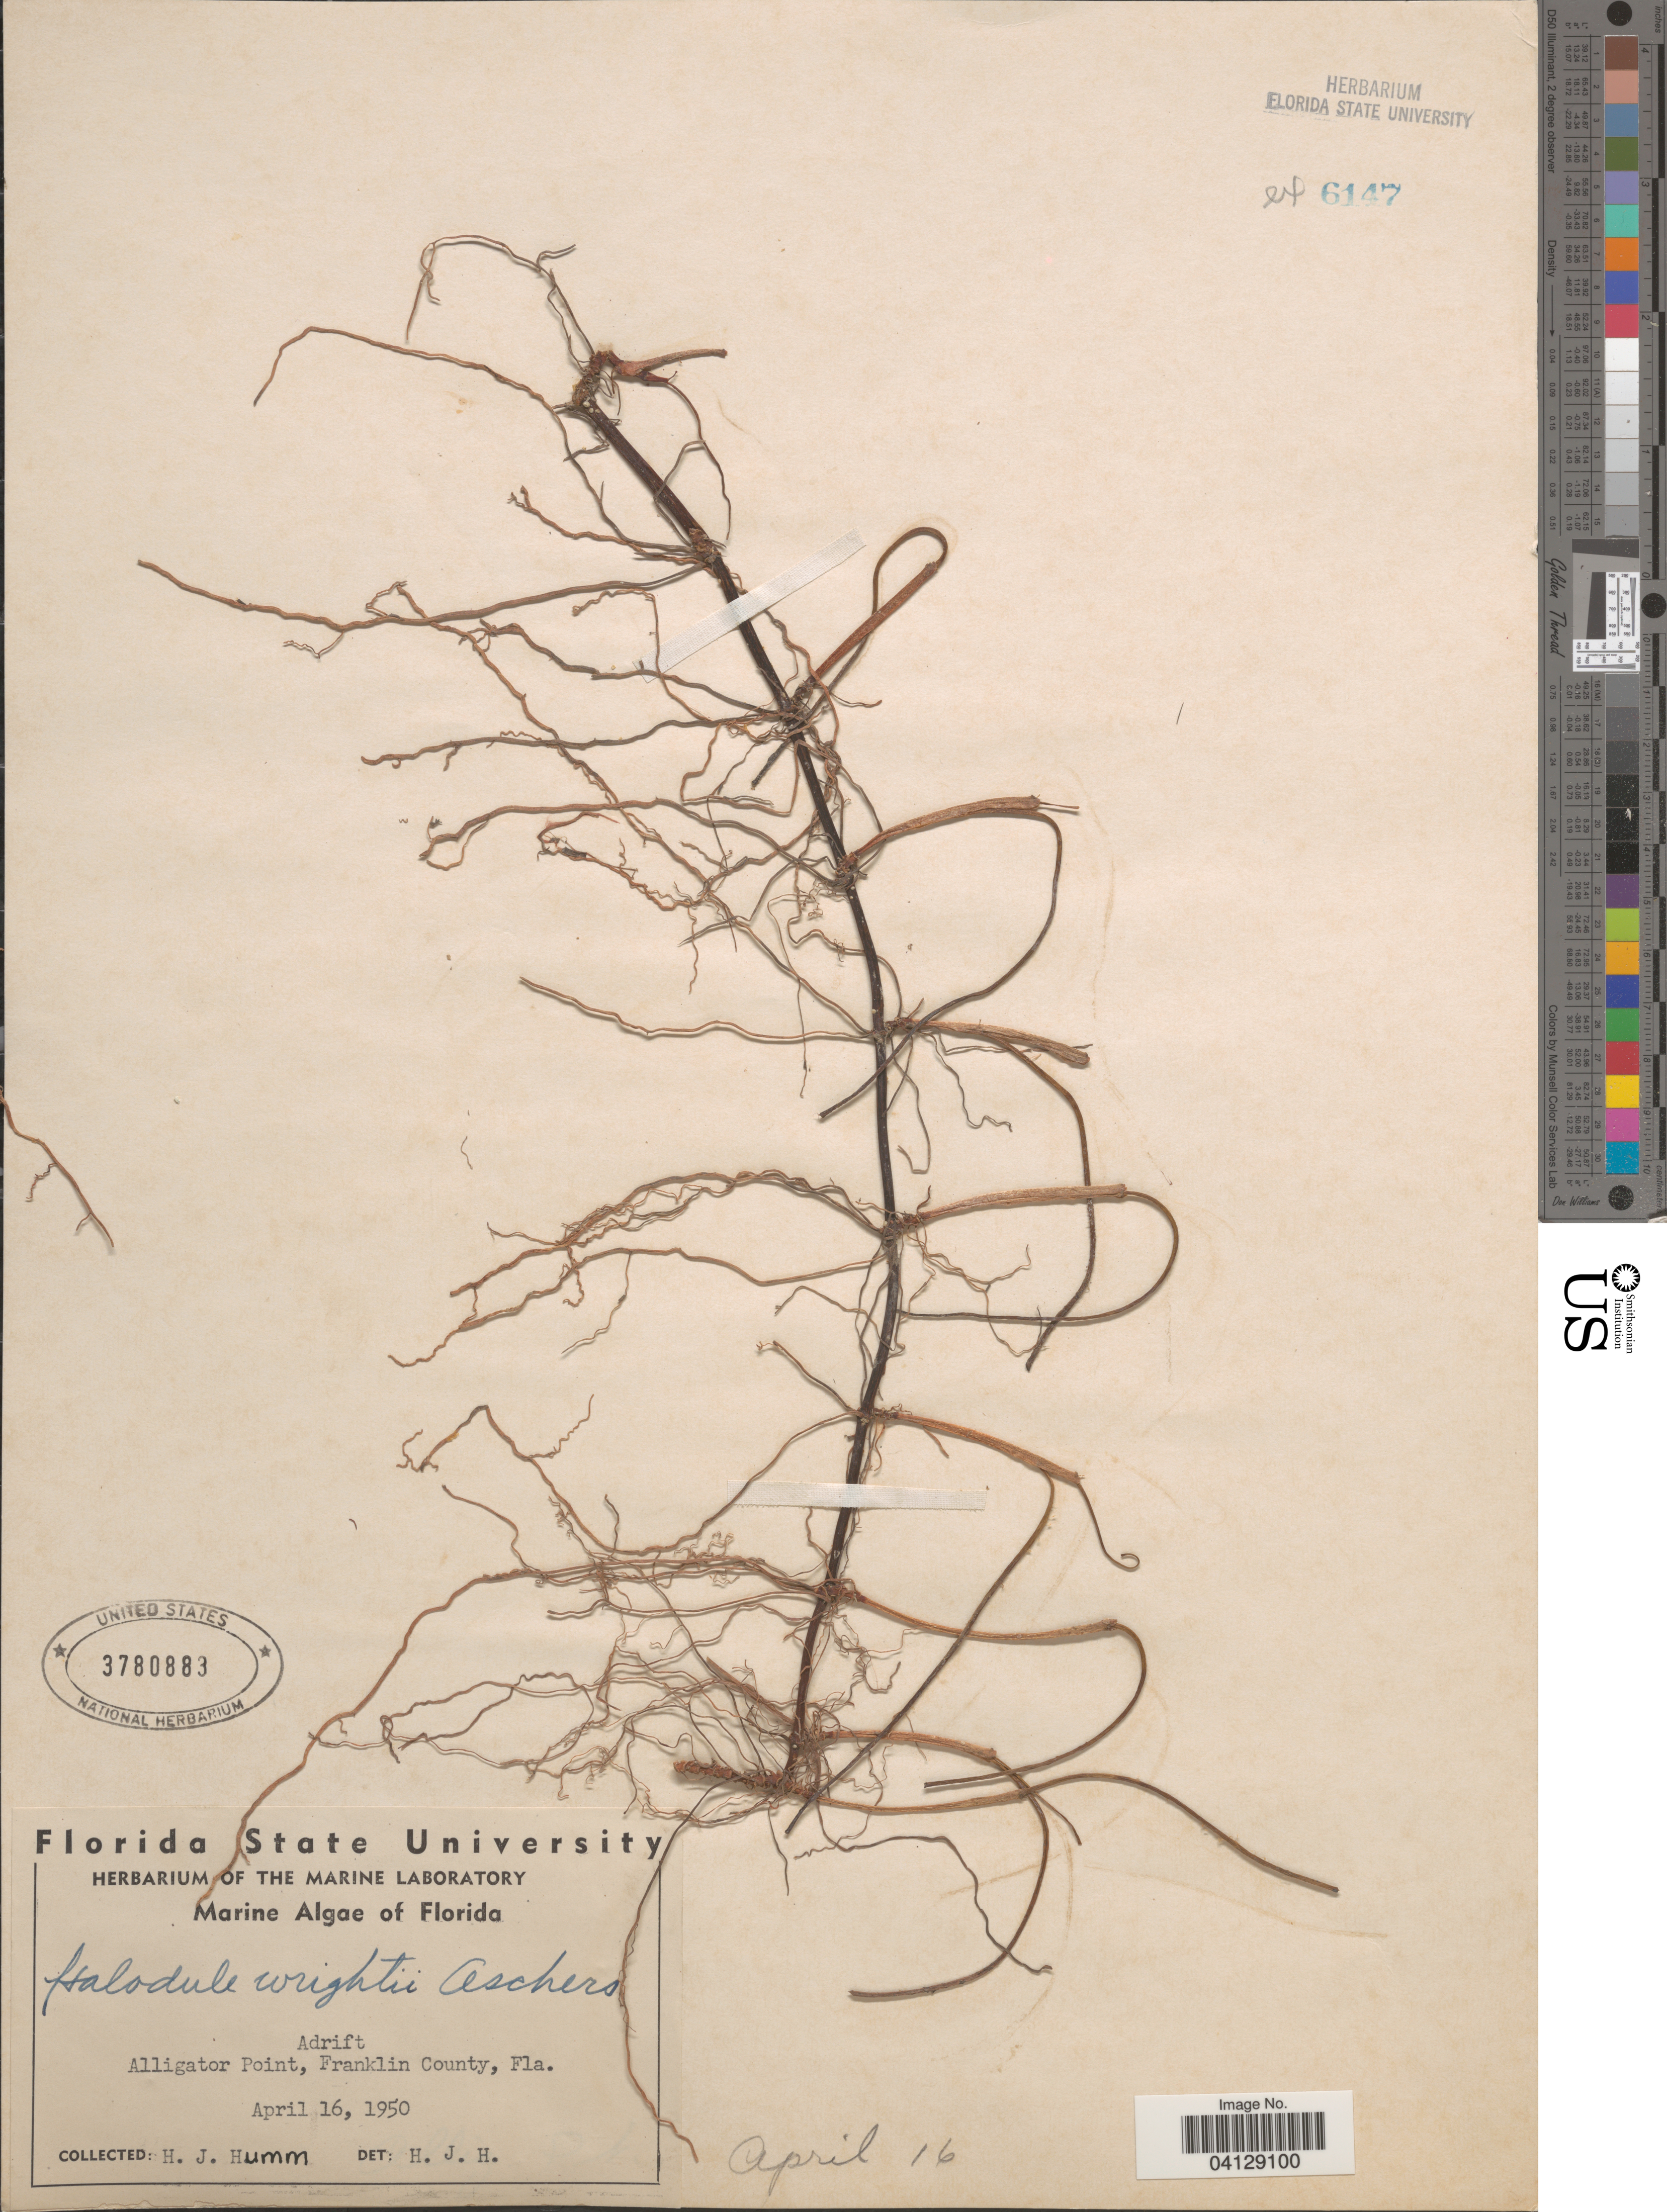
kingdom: Plantae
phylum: Tracheophyta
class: Liliopsida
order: Alismatales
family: Cymodoceaceae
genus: Halodule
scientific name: Halodule wrightii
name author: Asch.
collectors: H. J. Humm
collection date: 1950-04-16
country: United States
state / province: Florida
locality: Adrift. Alligator Point, Franklin County.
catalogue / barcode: US 3780883